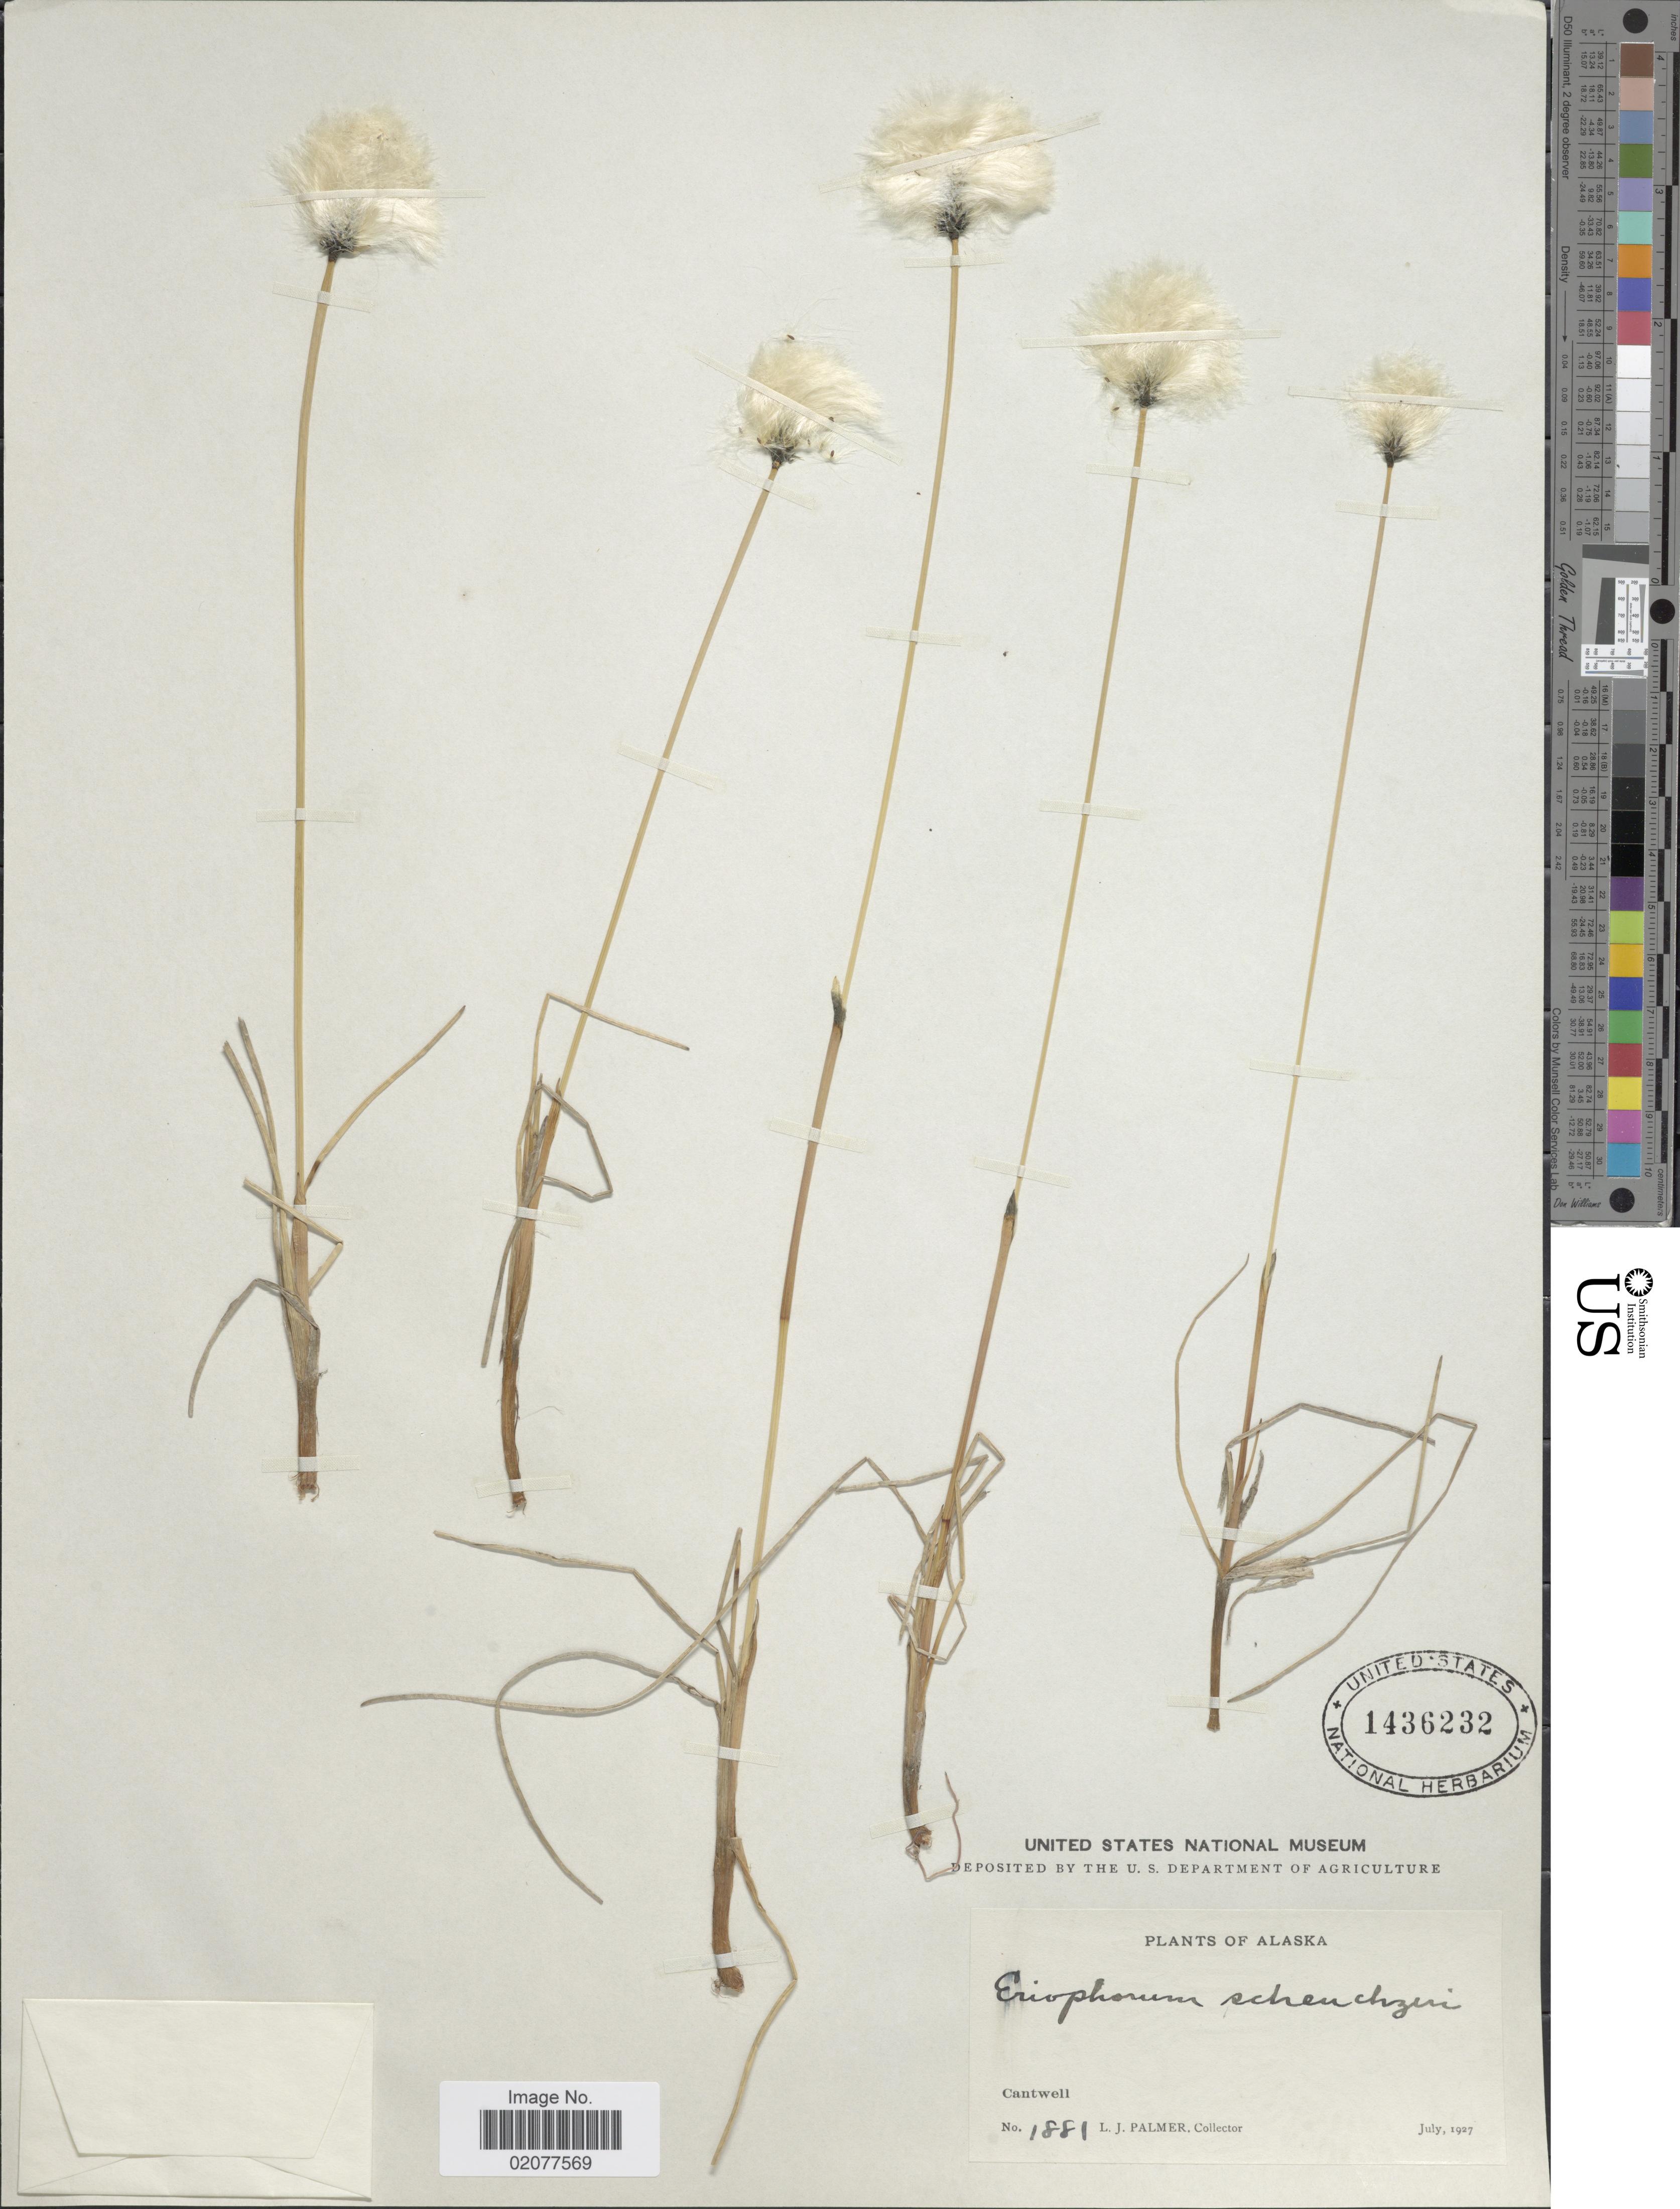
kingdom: Plantae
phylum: Tracheophyta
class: Liliopsida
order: Poales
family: Cyperaceae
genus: Eriophorum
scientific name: Eriophorum scheuchzeri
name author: Hoppe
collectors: L. J. Palmer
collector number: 1881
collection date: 1927-07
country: United States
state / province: Alaska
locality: Alaska. Cantwell.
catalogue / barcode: US 1436232